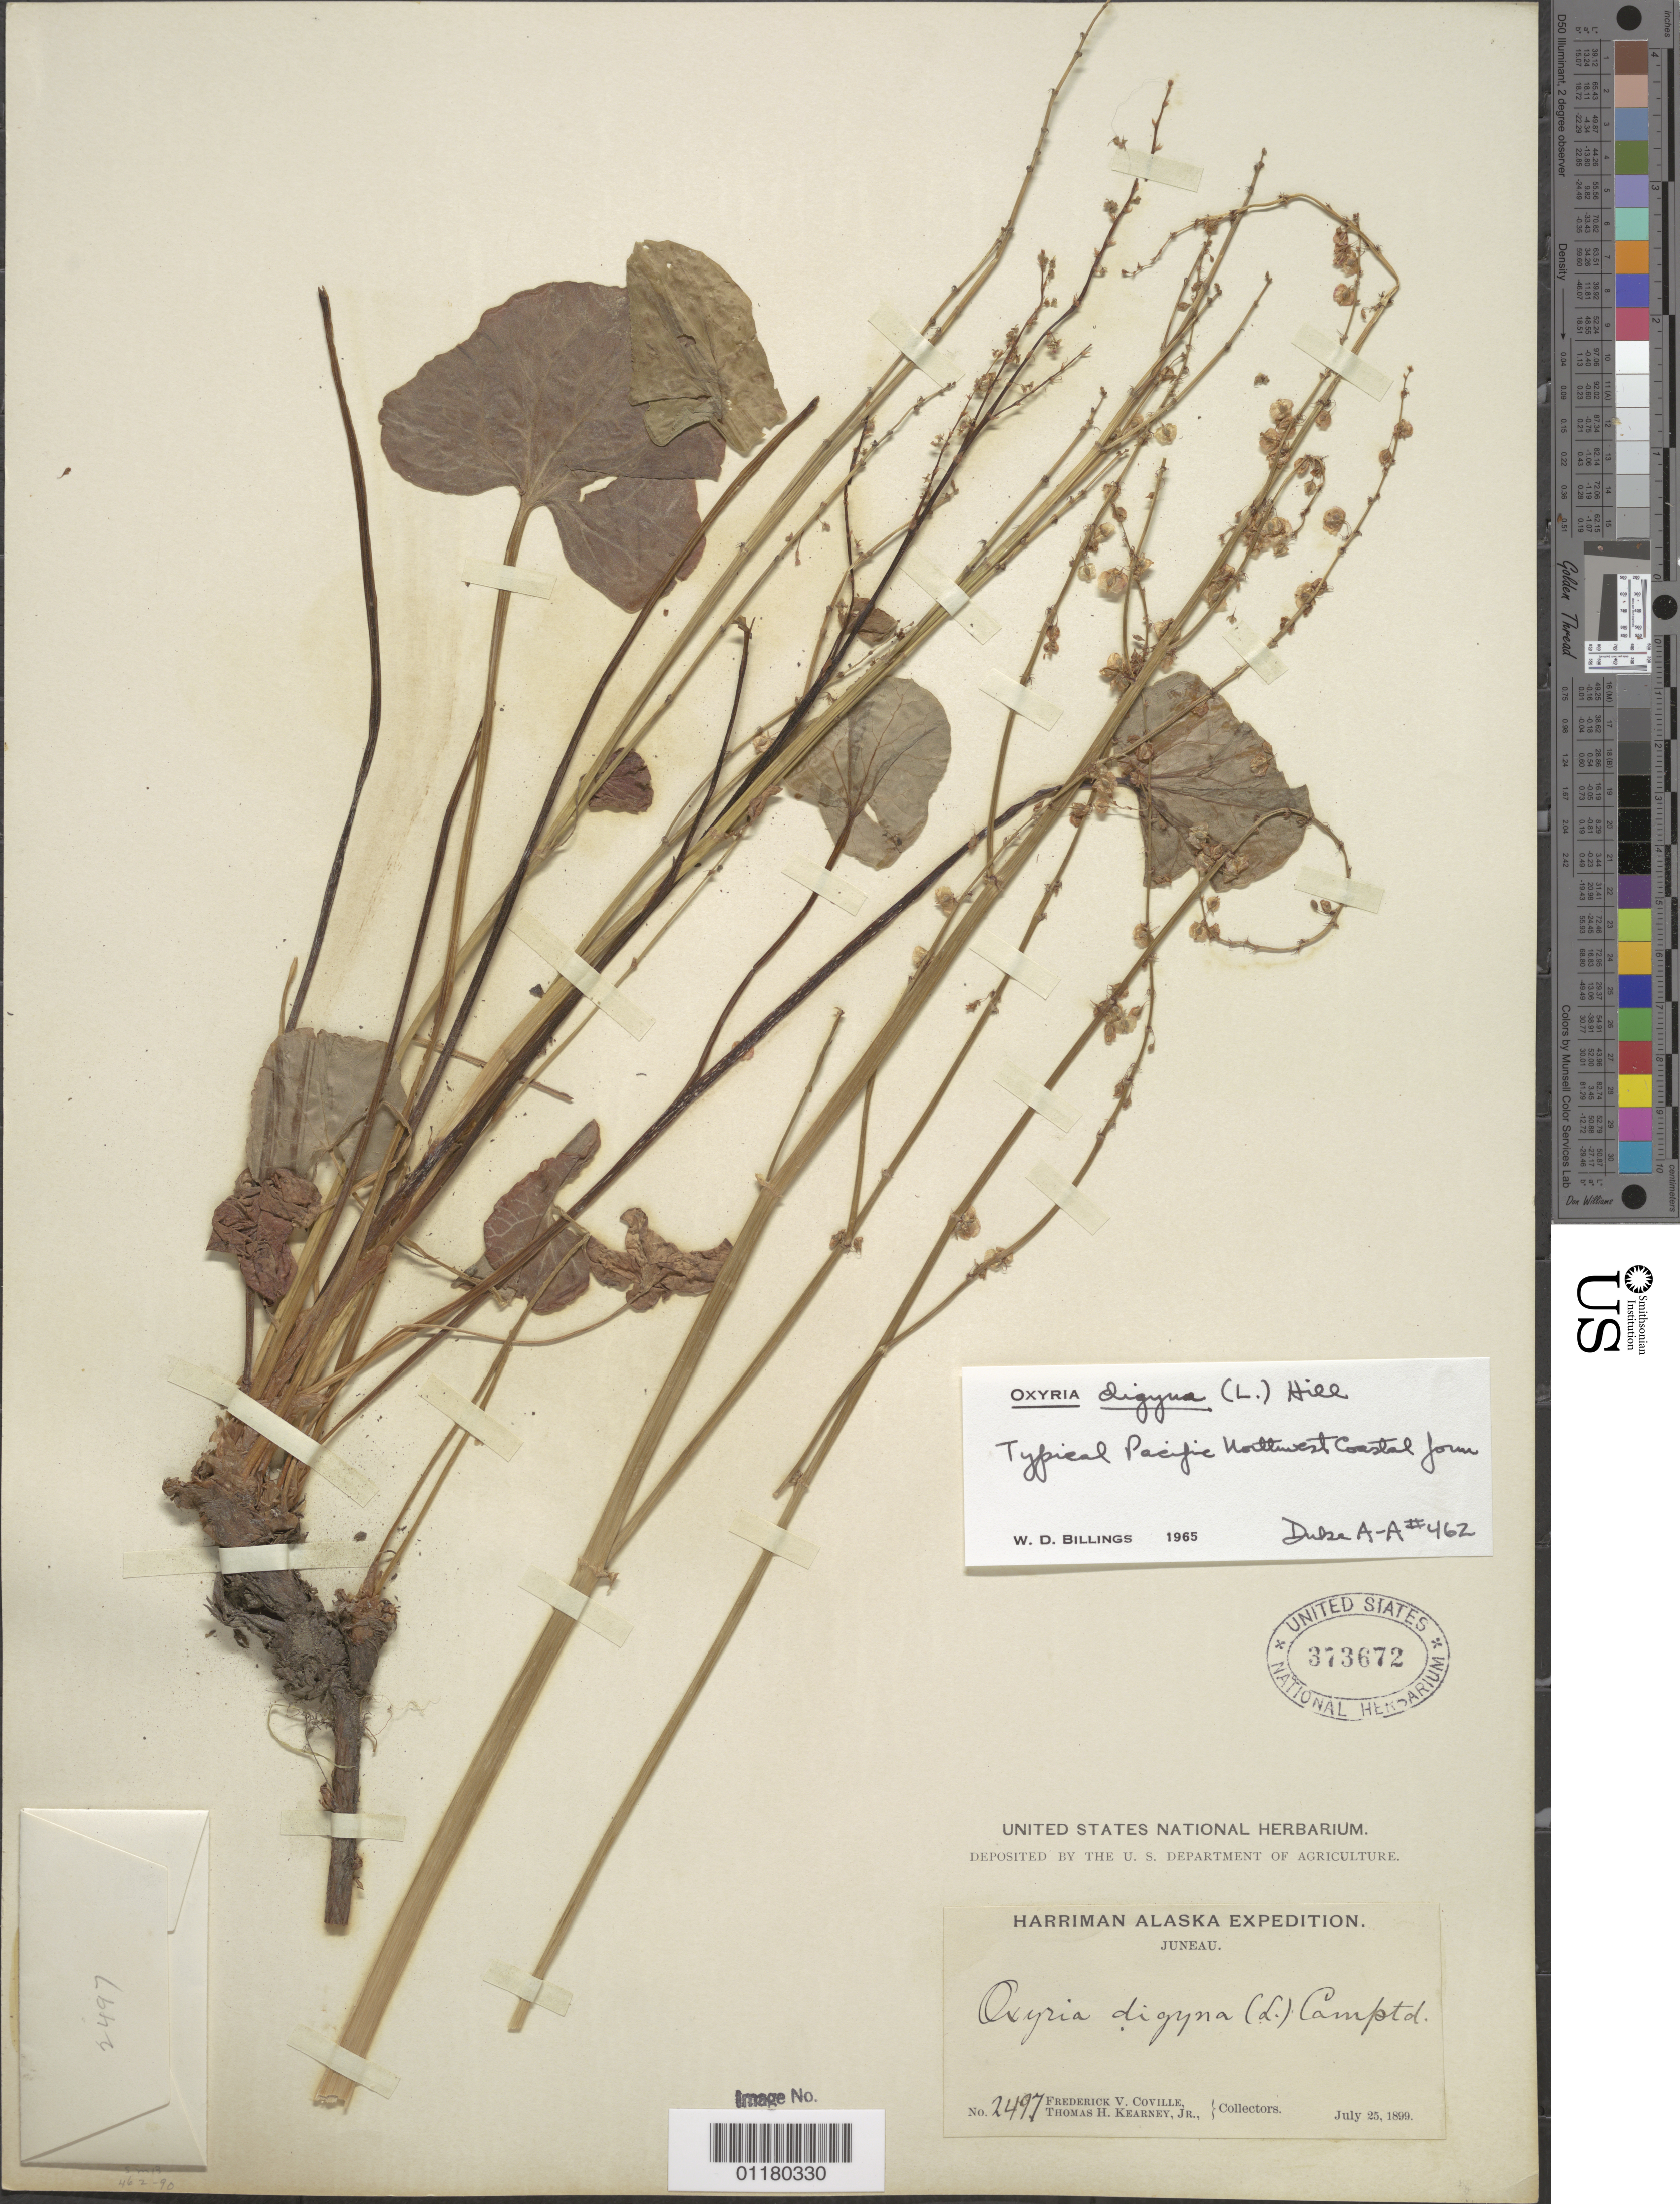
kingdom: Plantae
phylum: Tracheophyta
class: Magnoliopsida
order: Caryophyllales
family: Polygonaceae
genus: Oxyria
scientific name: Oxyria digyna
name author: (L.) Hill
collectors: F. V. Coville & T. H. Kearney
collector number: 2497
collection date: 1899-07-25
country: United States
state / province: Alaska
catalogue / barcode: US 373672